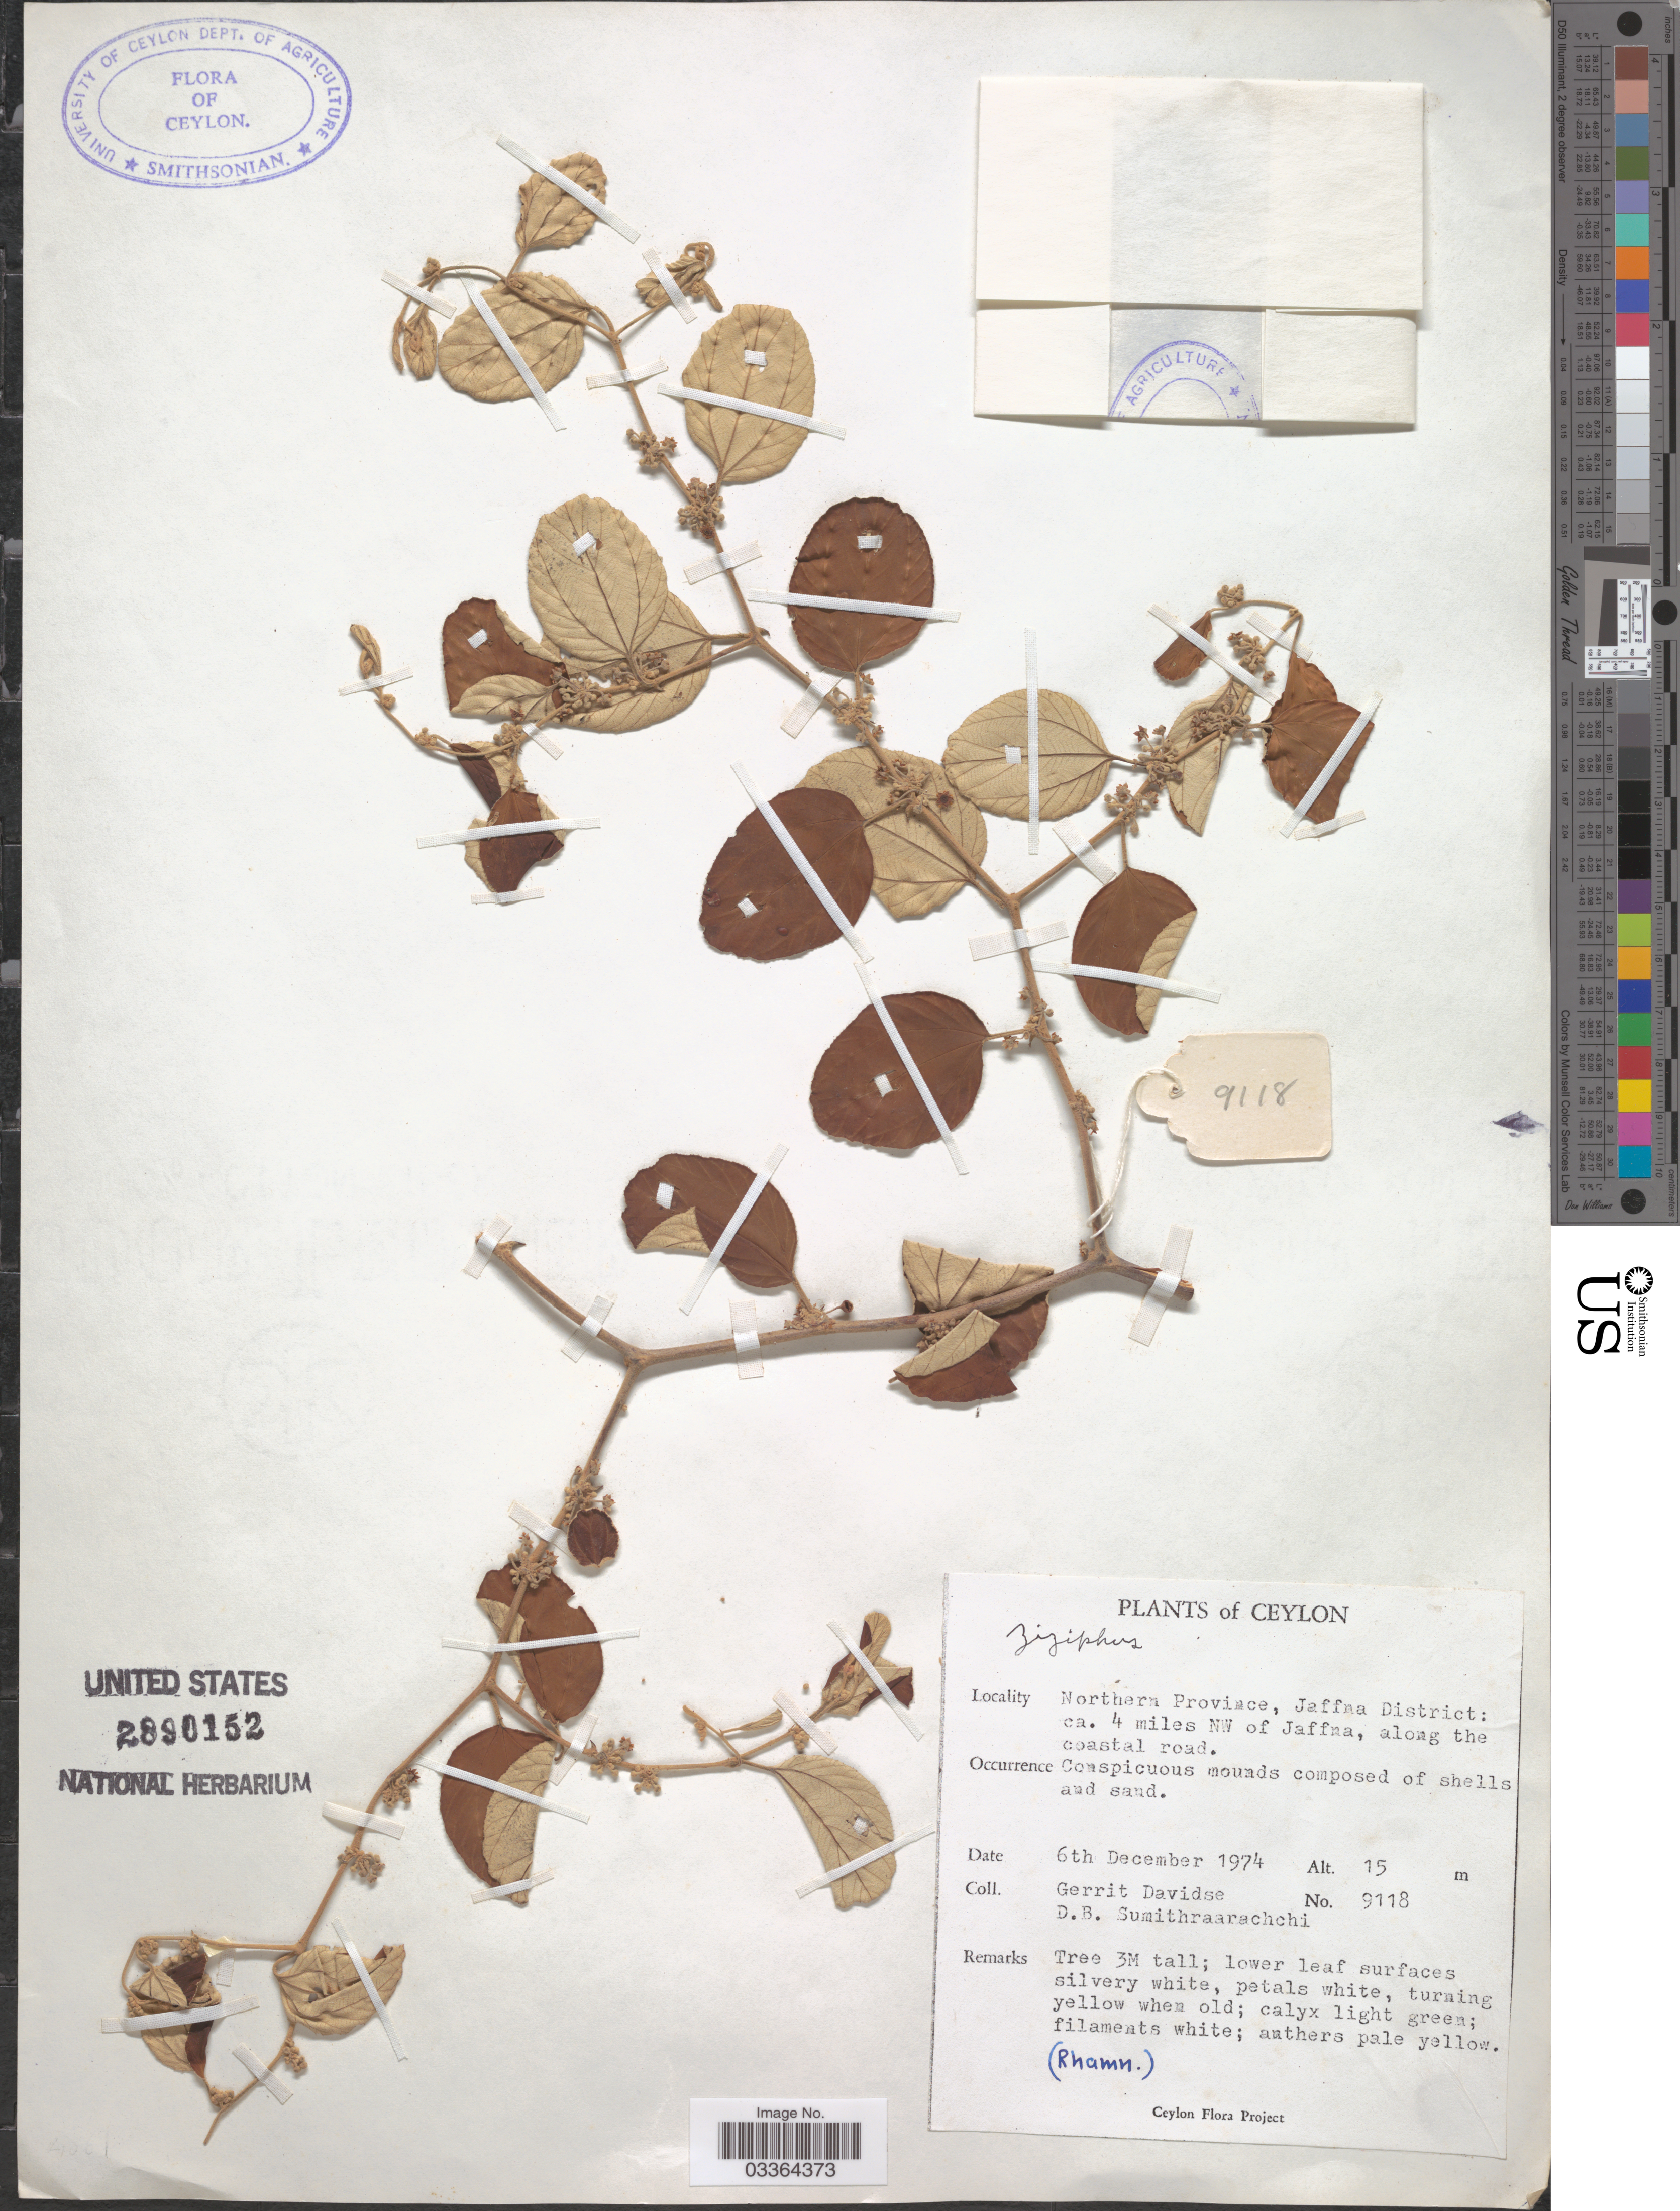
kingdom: Plantae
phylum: Tracheophyta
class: Magnoliopsida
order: Rosales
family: Rhamnaceae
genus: Ziziphus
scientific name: Ziziphus mauritiana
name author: Lam.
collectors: G. Davidse & D. B. Sumithraarachchi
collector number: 9118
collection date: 1974-12-06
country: Sri Lanka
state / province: Northern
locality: Ceylon. Jaffna District: ca. 4 miles NW of Jaffna, along the coastal road.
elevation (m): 15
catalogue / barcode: US 2890152